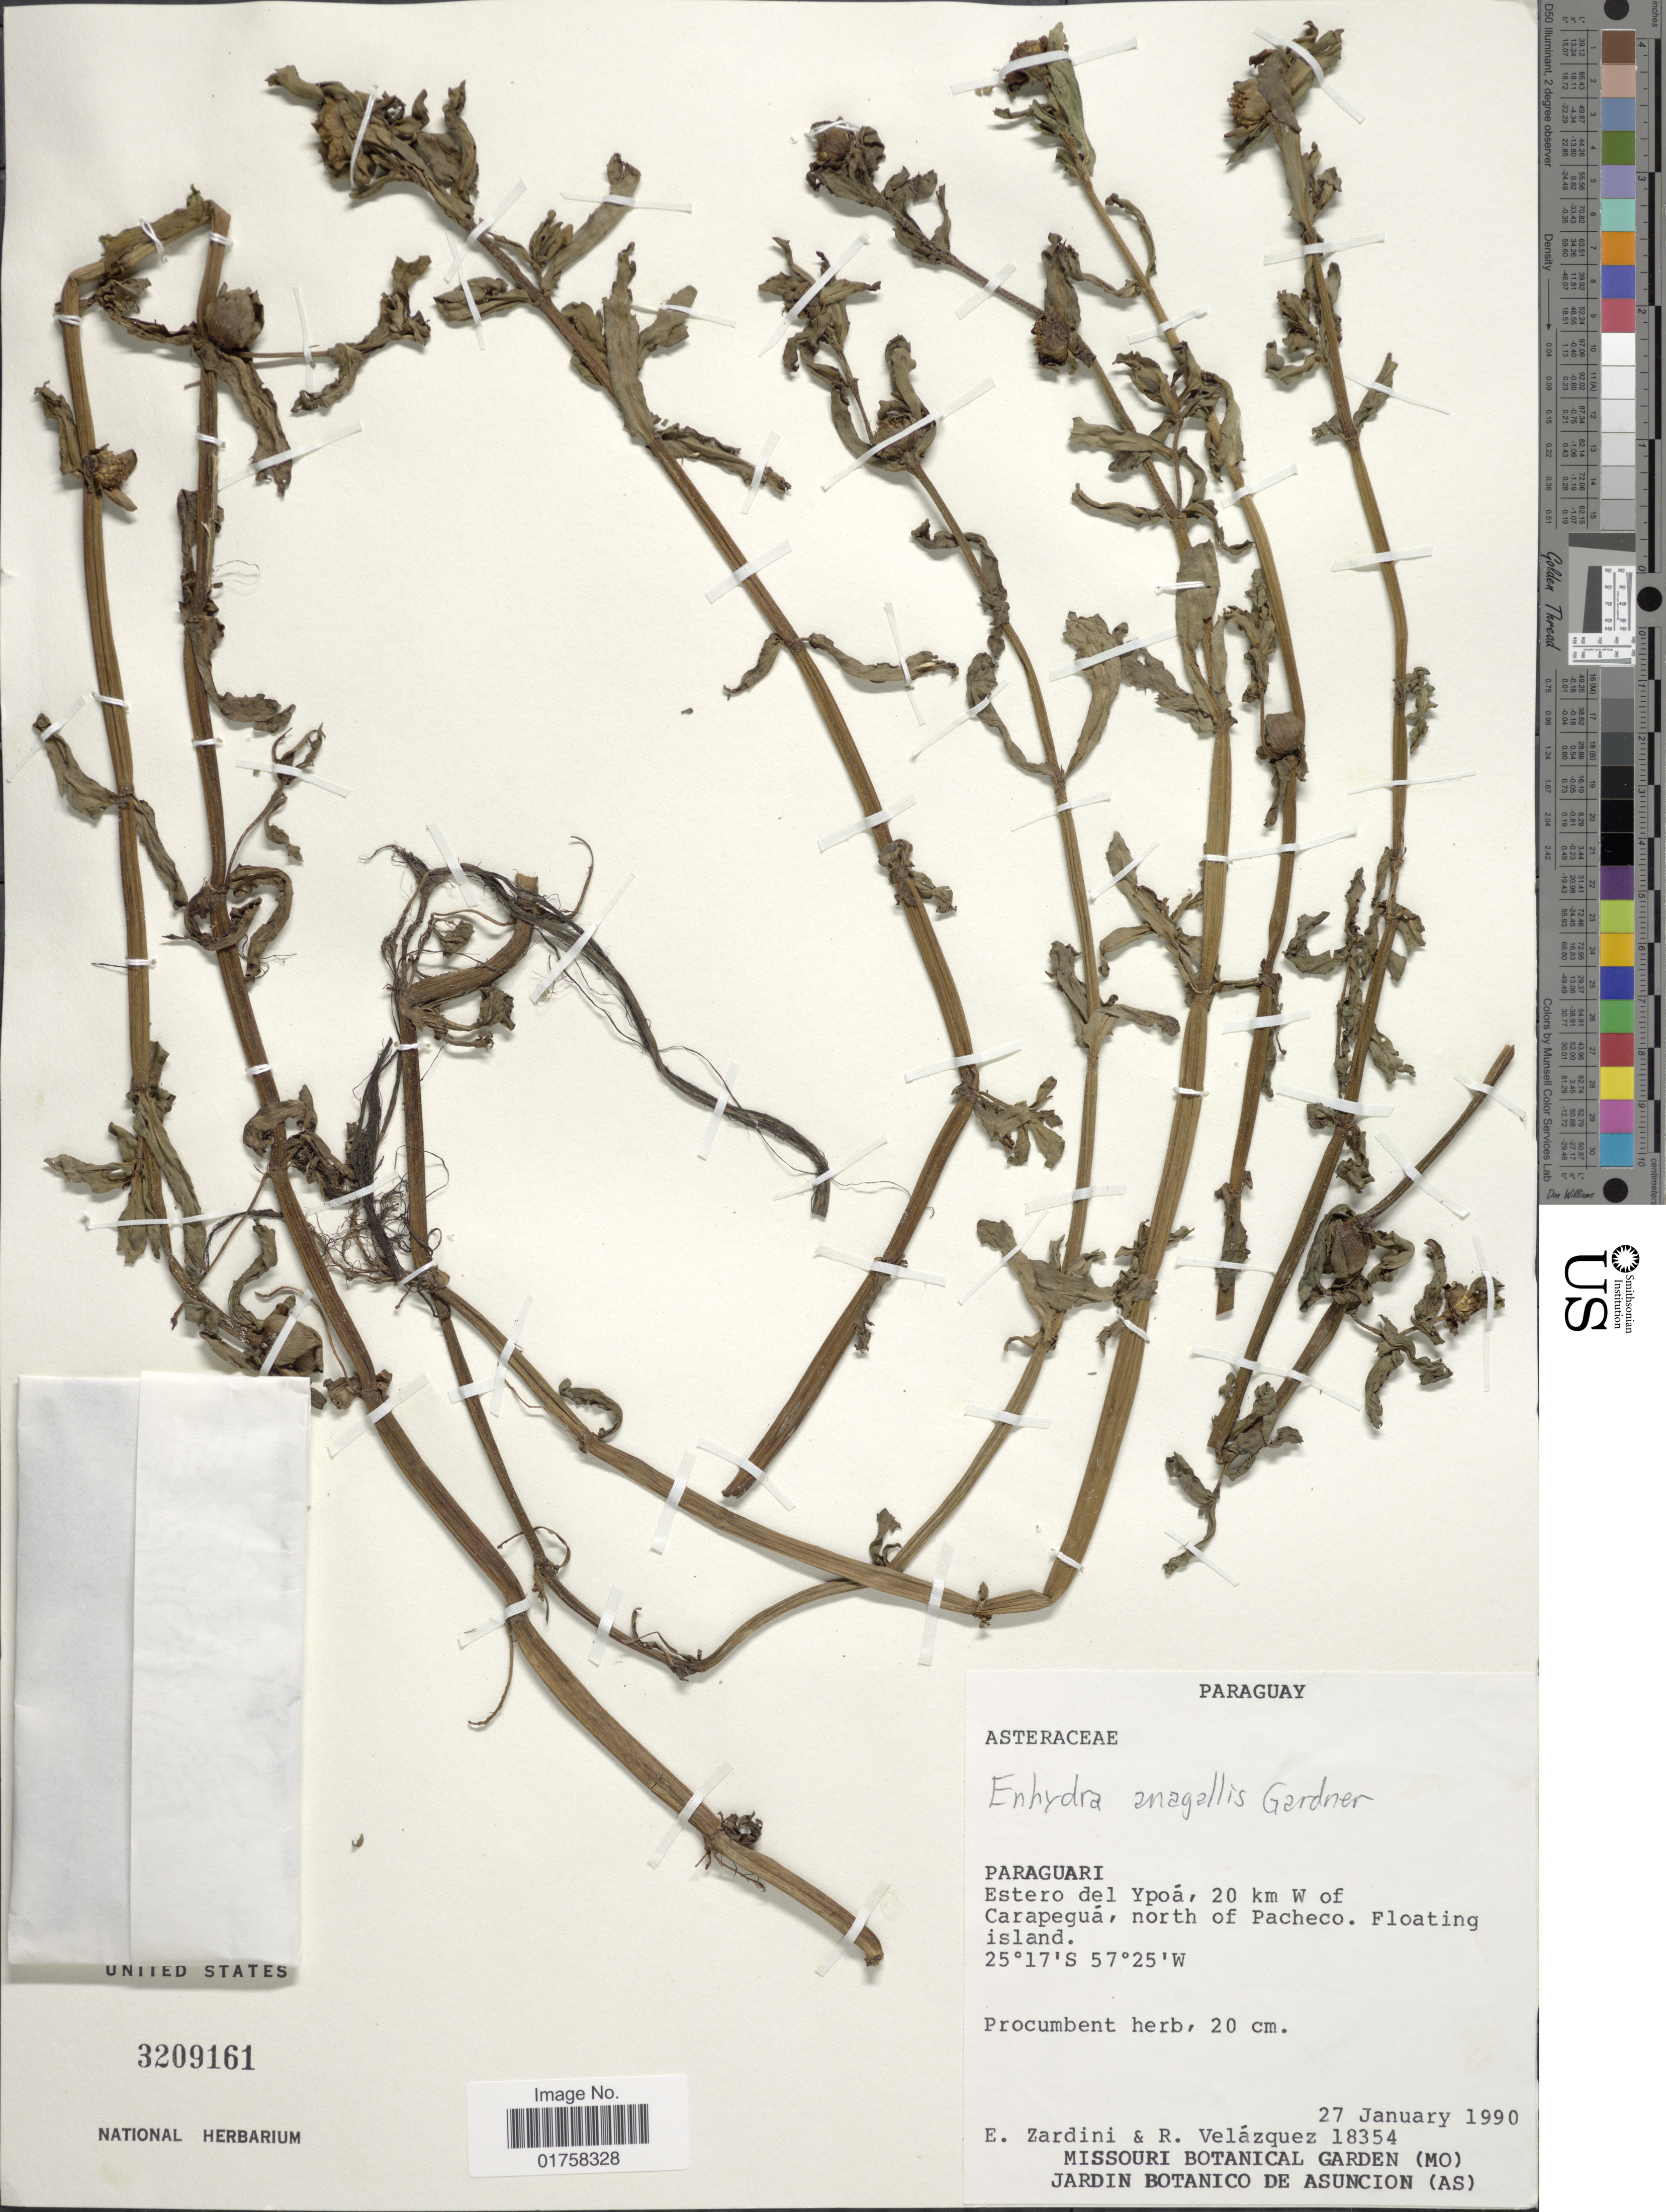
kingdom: Plantae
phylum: Tracheophyta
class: Magnoliopsida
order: Asterales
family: Asteraceae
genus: Enhydra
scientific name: Enhydra fluctuans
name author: Lour.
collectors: E. M. Zardini & R. Velázquez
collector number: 18354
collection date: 1990-01-27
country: Paraguay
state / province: Paraguari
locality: Estero del Ypoá, 20 km W of Carapeguá, north of Pacheco. Floating island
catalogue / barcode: US 3209161